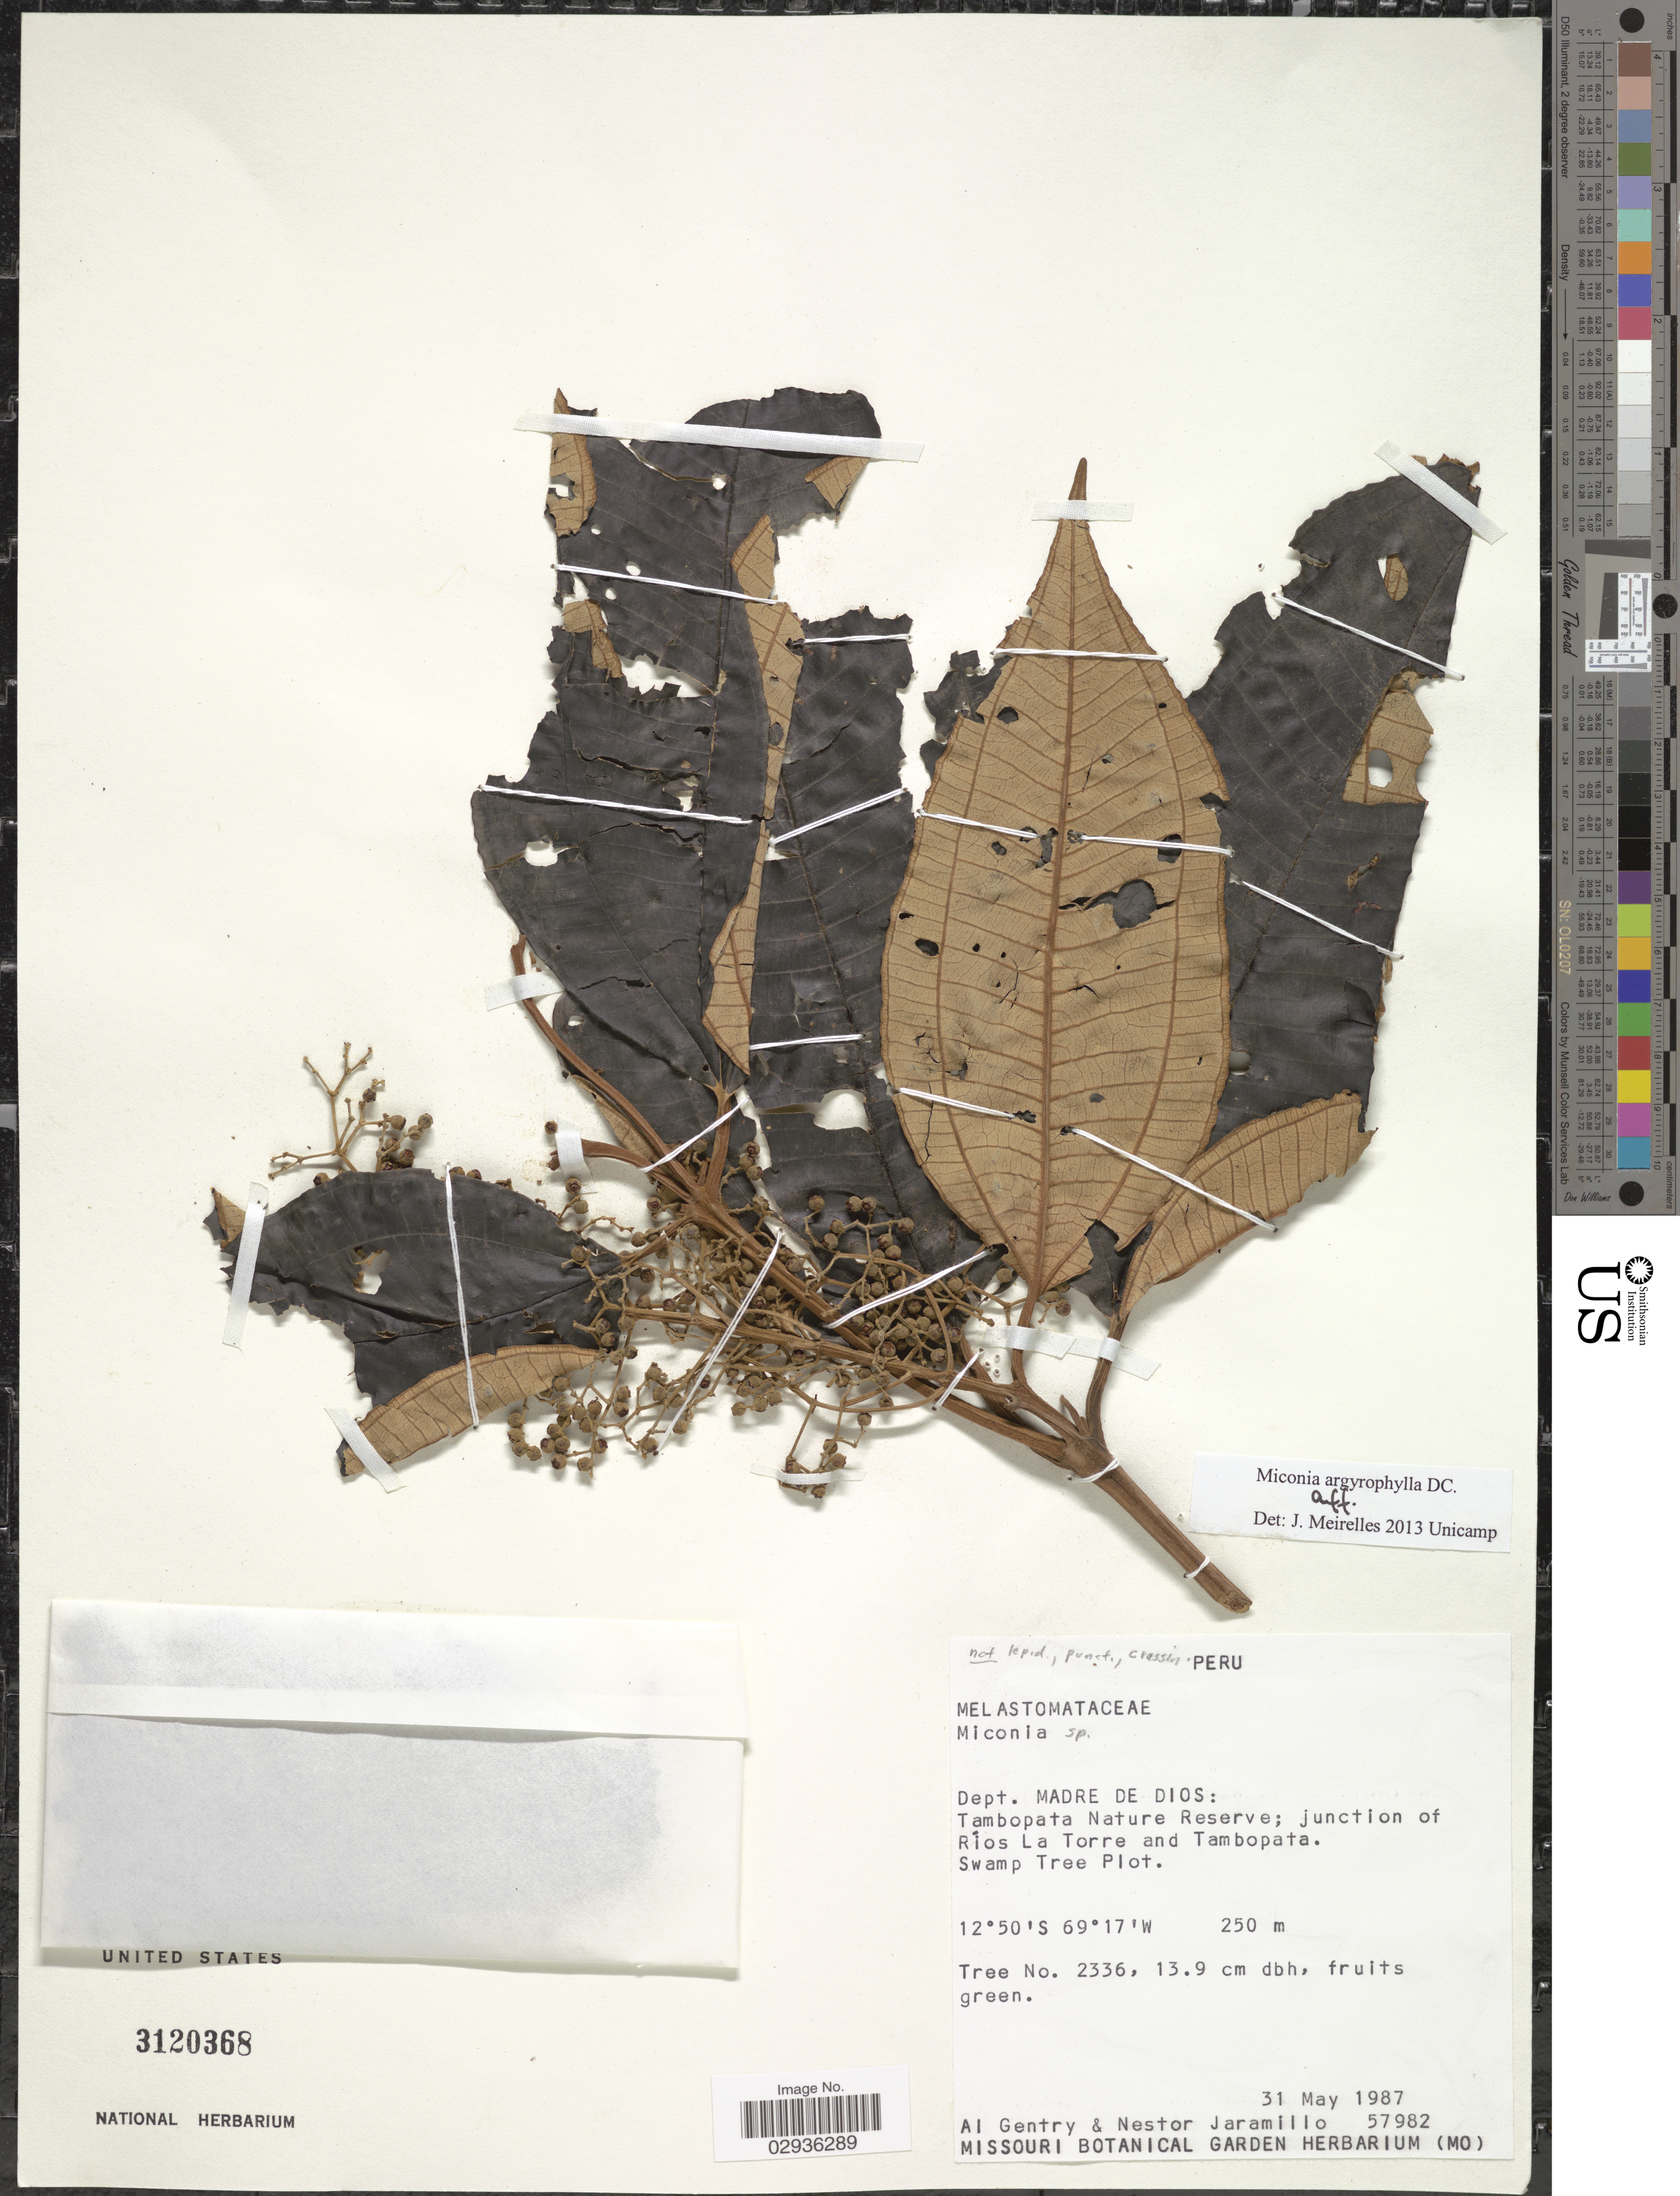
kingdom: Plantae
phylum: Tracheophyta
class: Magnoliopsida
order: Myrtales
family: Melastomataceae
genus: Miconia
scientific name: Miconia argyrophylla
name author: DC.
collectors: A. H. Gentry & N. Jaramillo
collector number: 57982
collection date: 1987-05-31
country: Peru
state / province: Madre de Dios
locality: Dept. Madre de Dios: Tambopata Nature Reserve; junction of Ríos La Torre and Tambopata. Swamp Tree Plot.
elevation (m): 250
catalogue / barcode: US 3120368